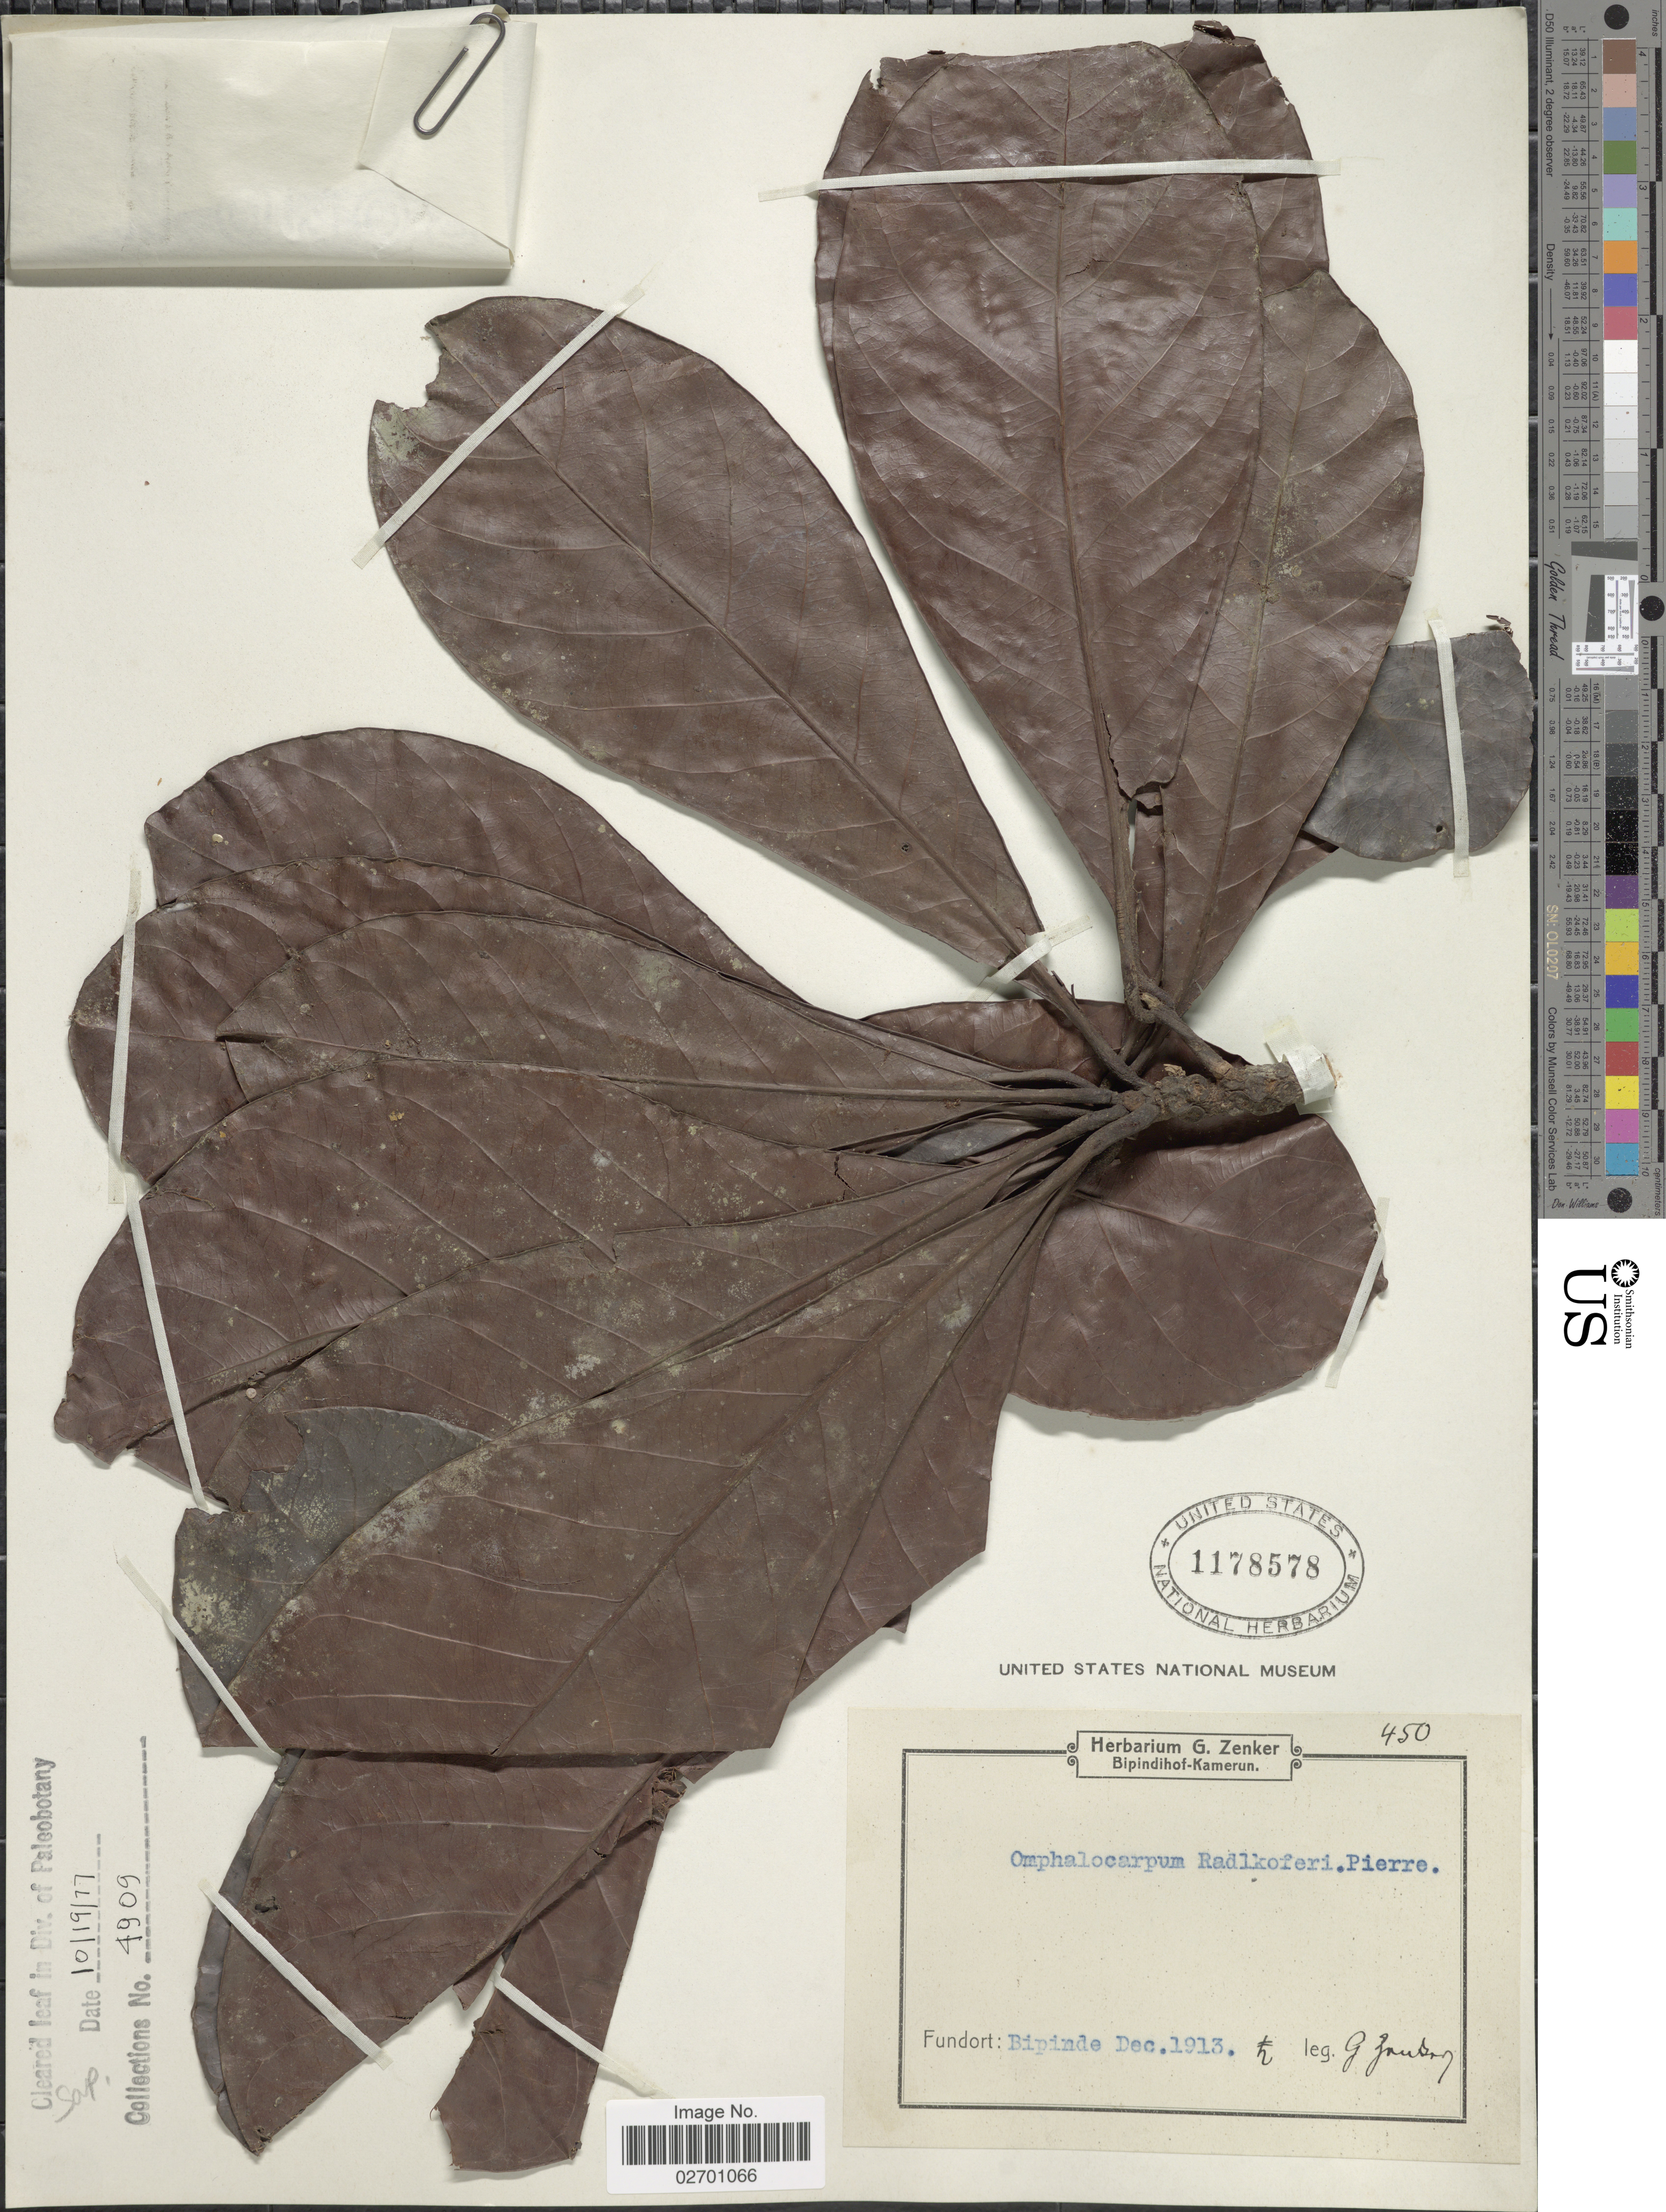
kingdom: Plantae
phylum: Tracheophyta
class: Magnoliopsida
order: Ericales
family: Sapotaceae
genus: Omphalocarpum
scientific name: Omphalocarpum radlkoferi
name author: Baill.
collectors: G. A. Zenker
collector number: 450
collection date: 1913-12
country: Cameroon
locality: Kamerun, Bipinde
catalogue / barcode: US 1178578